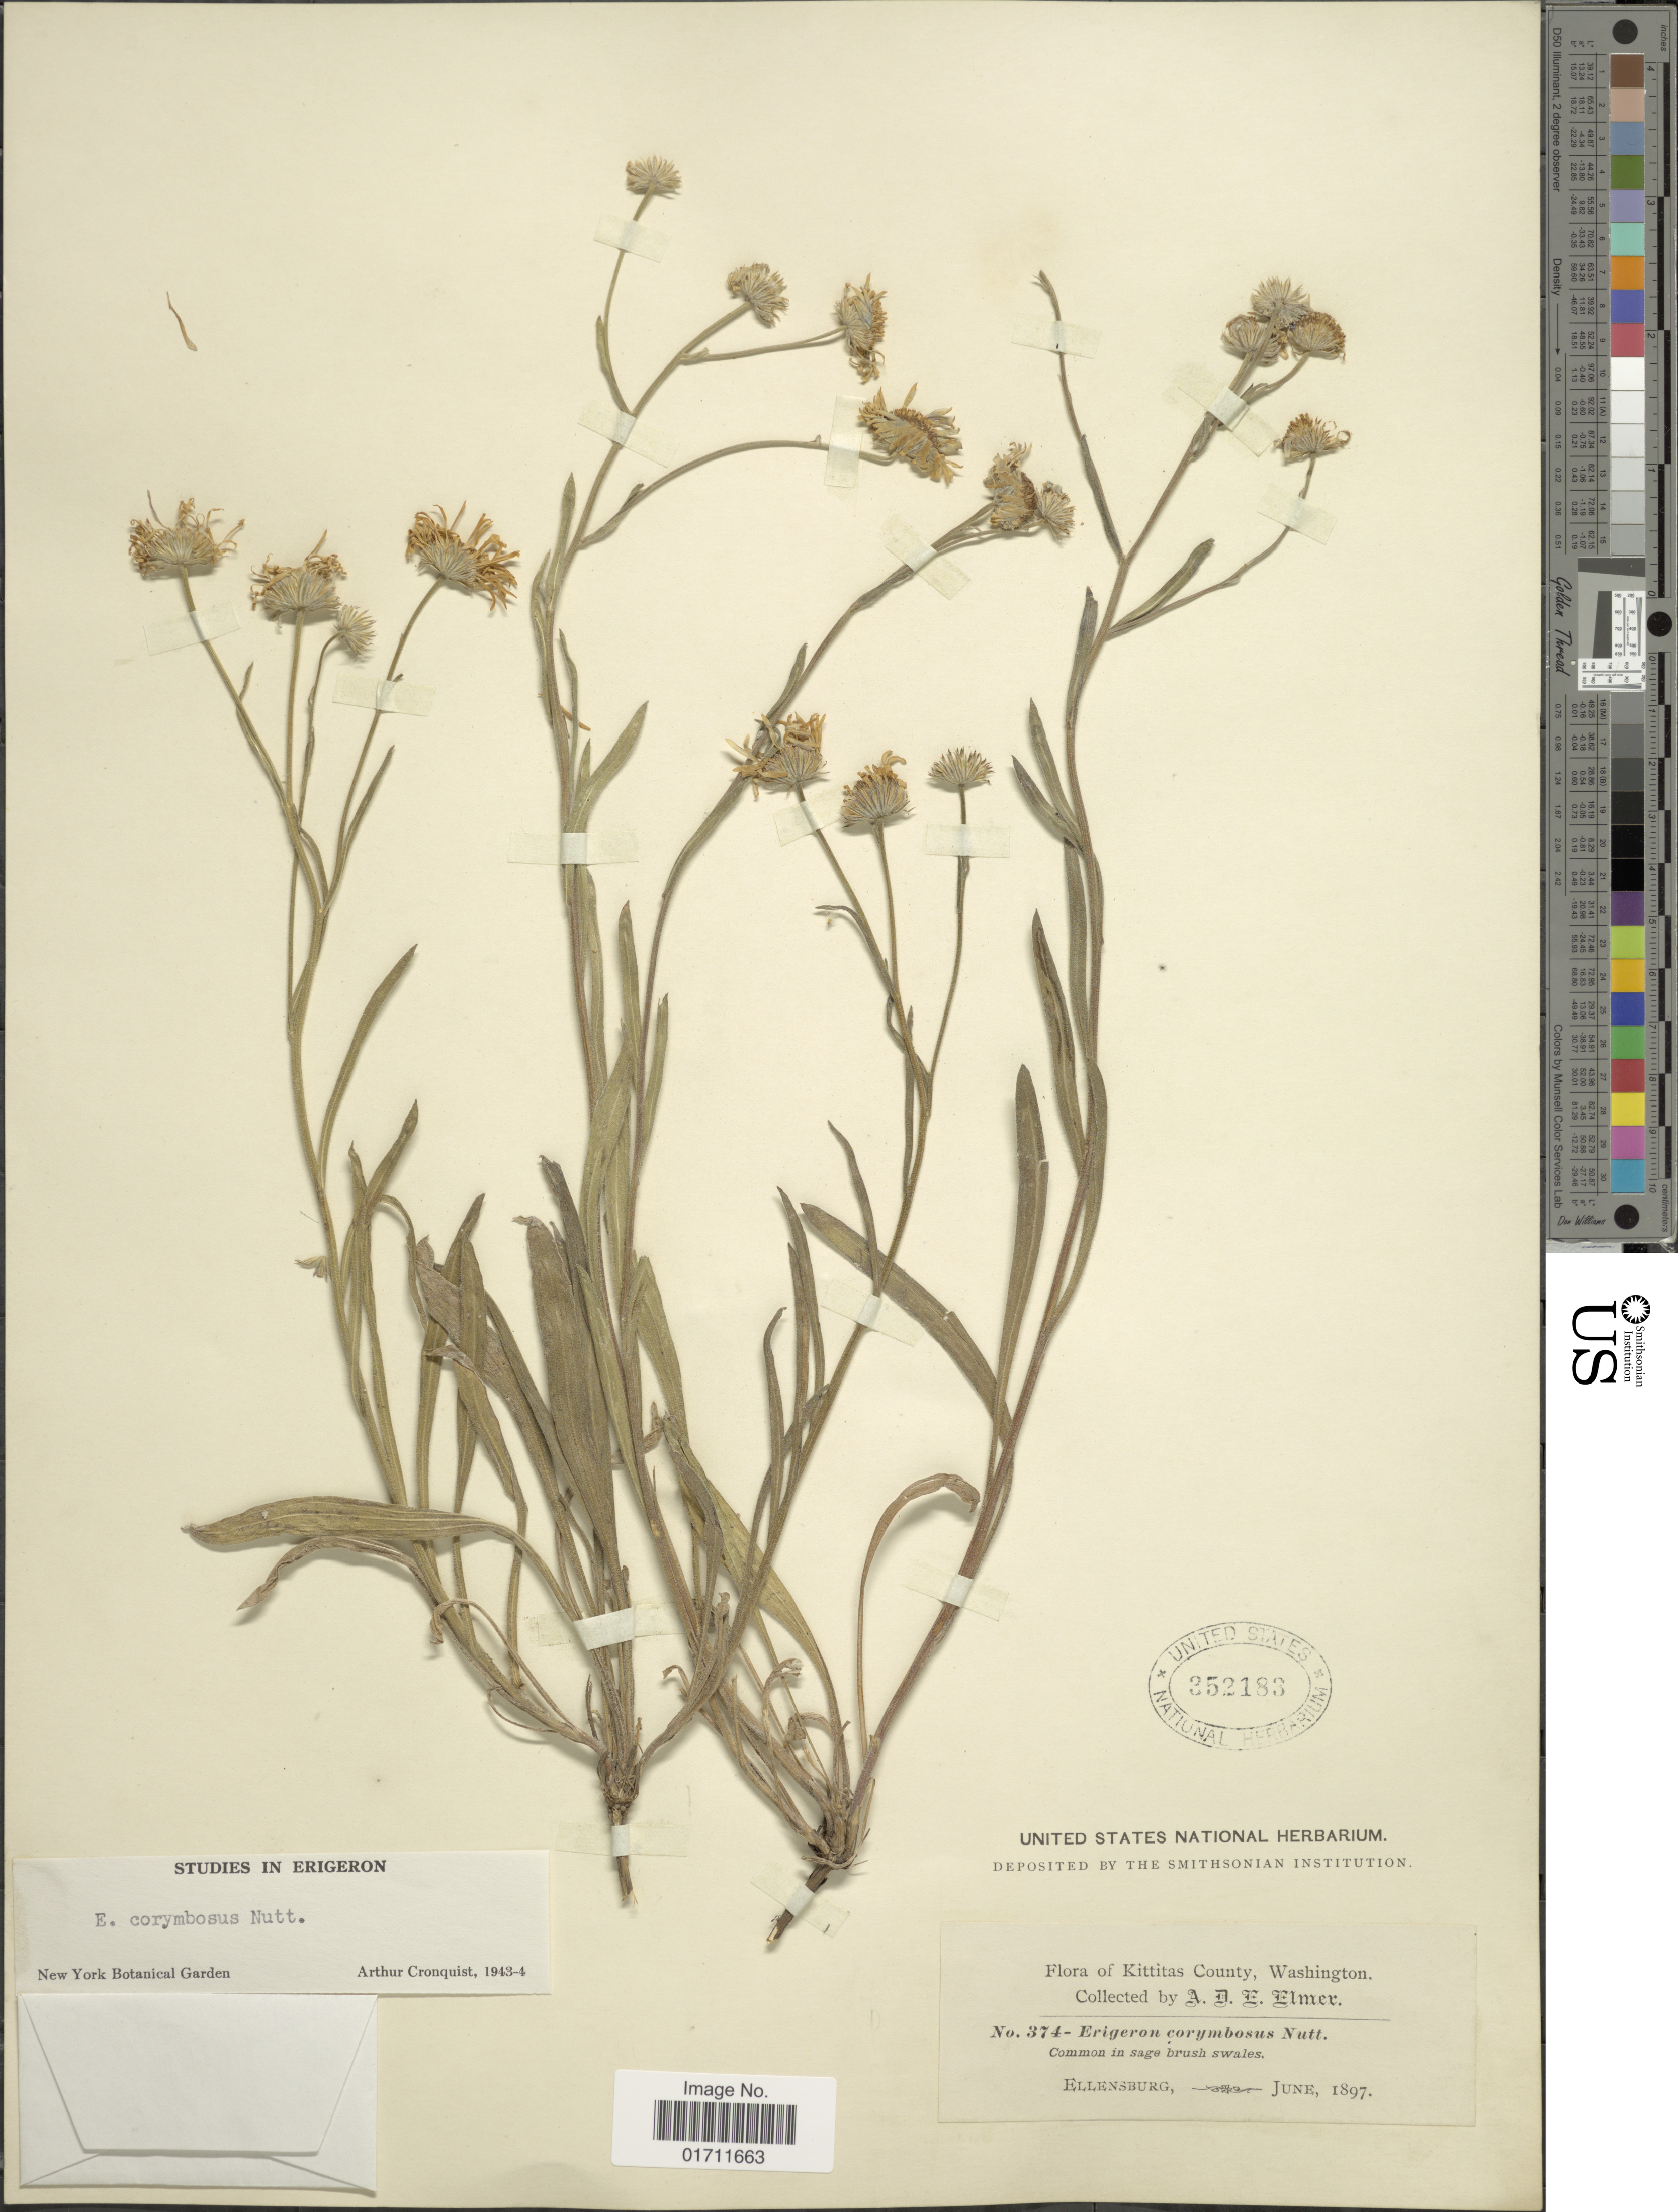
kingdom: Plantae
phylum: Tracheophyta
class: Magnoliopsida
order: Asterales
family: Asteraceae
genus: Erigeron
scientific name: Erigeron corymbosus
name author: Nutt.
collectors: A. D. E. Elmer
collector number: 374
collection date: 1897-06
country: United States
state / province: Washington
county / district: Kittitas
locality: Kittitas County, Common in sage brush swales, Ellensburg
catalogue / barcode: US 352183